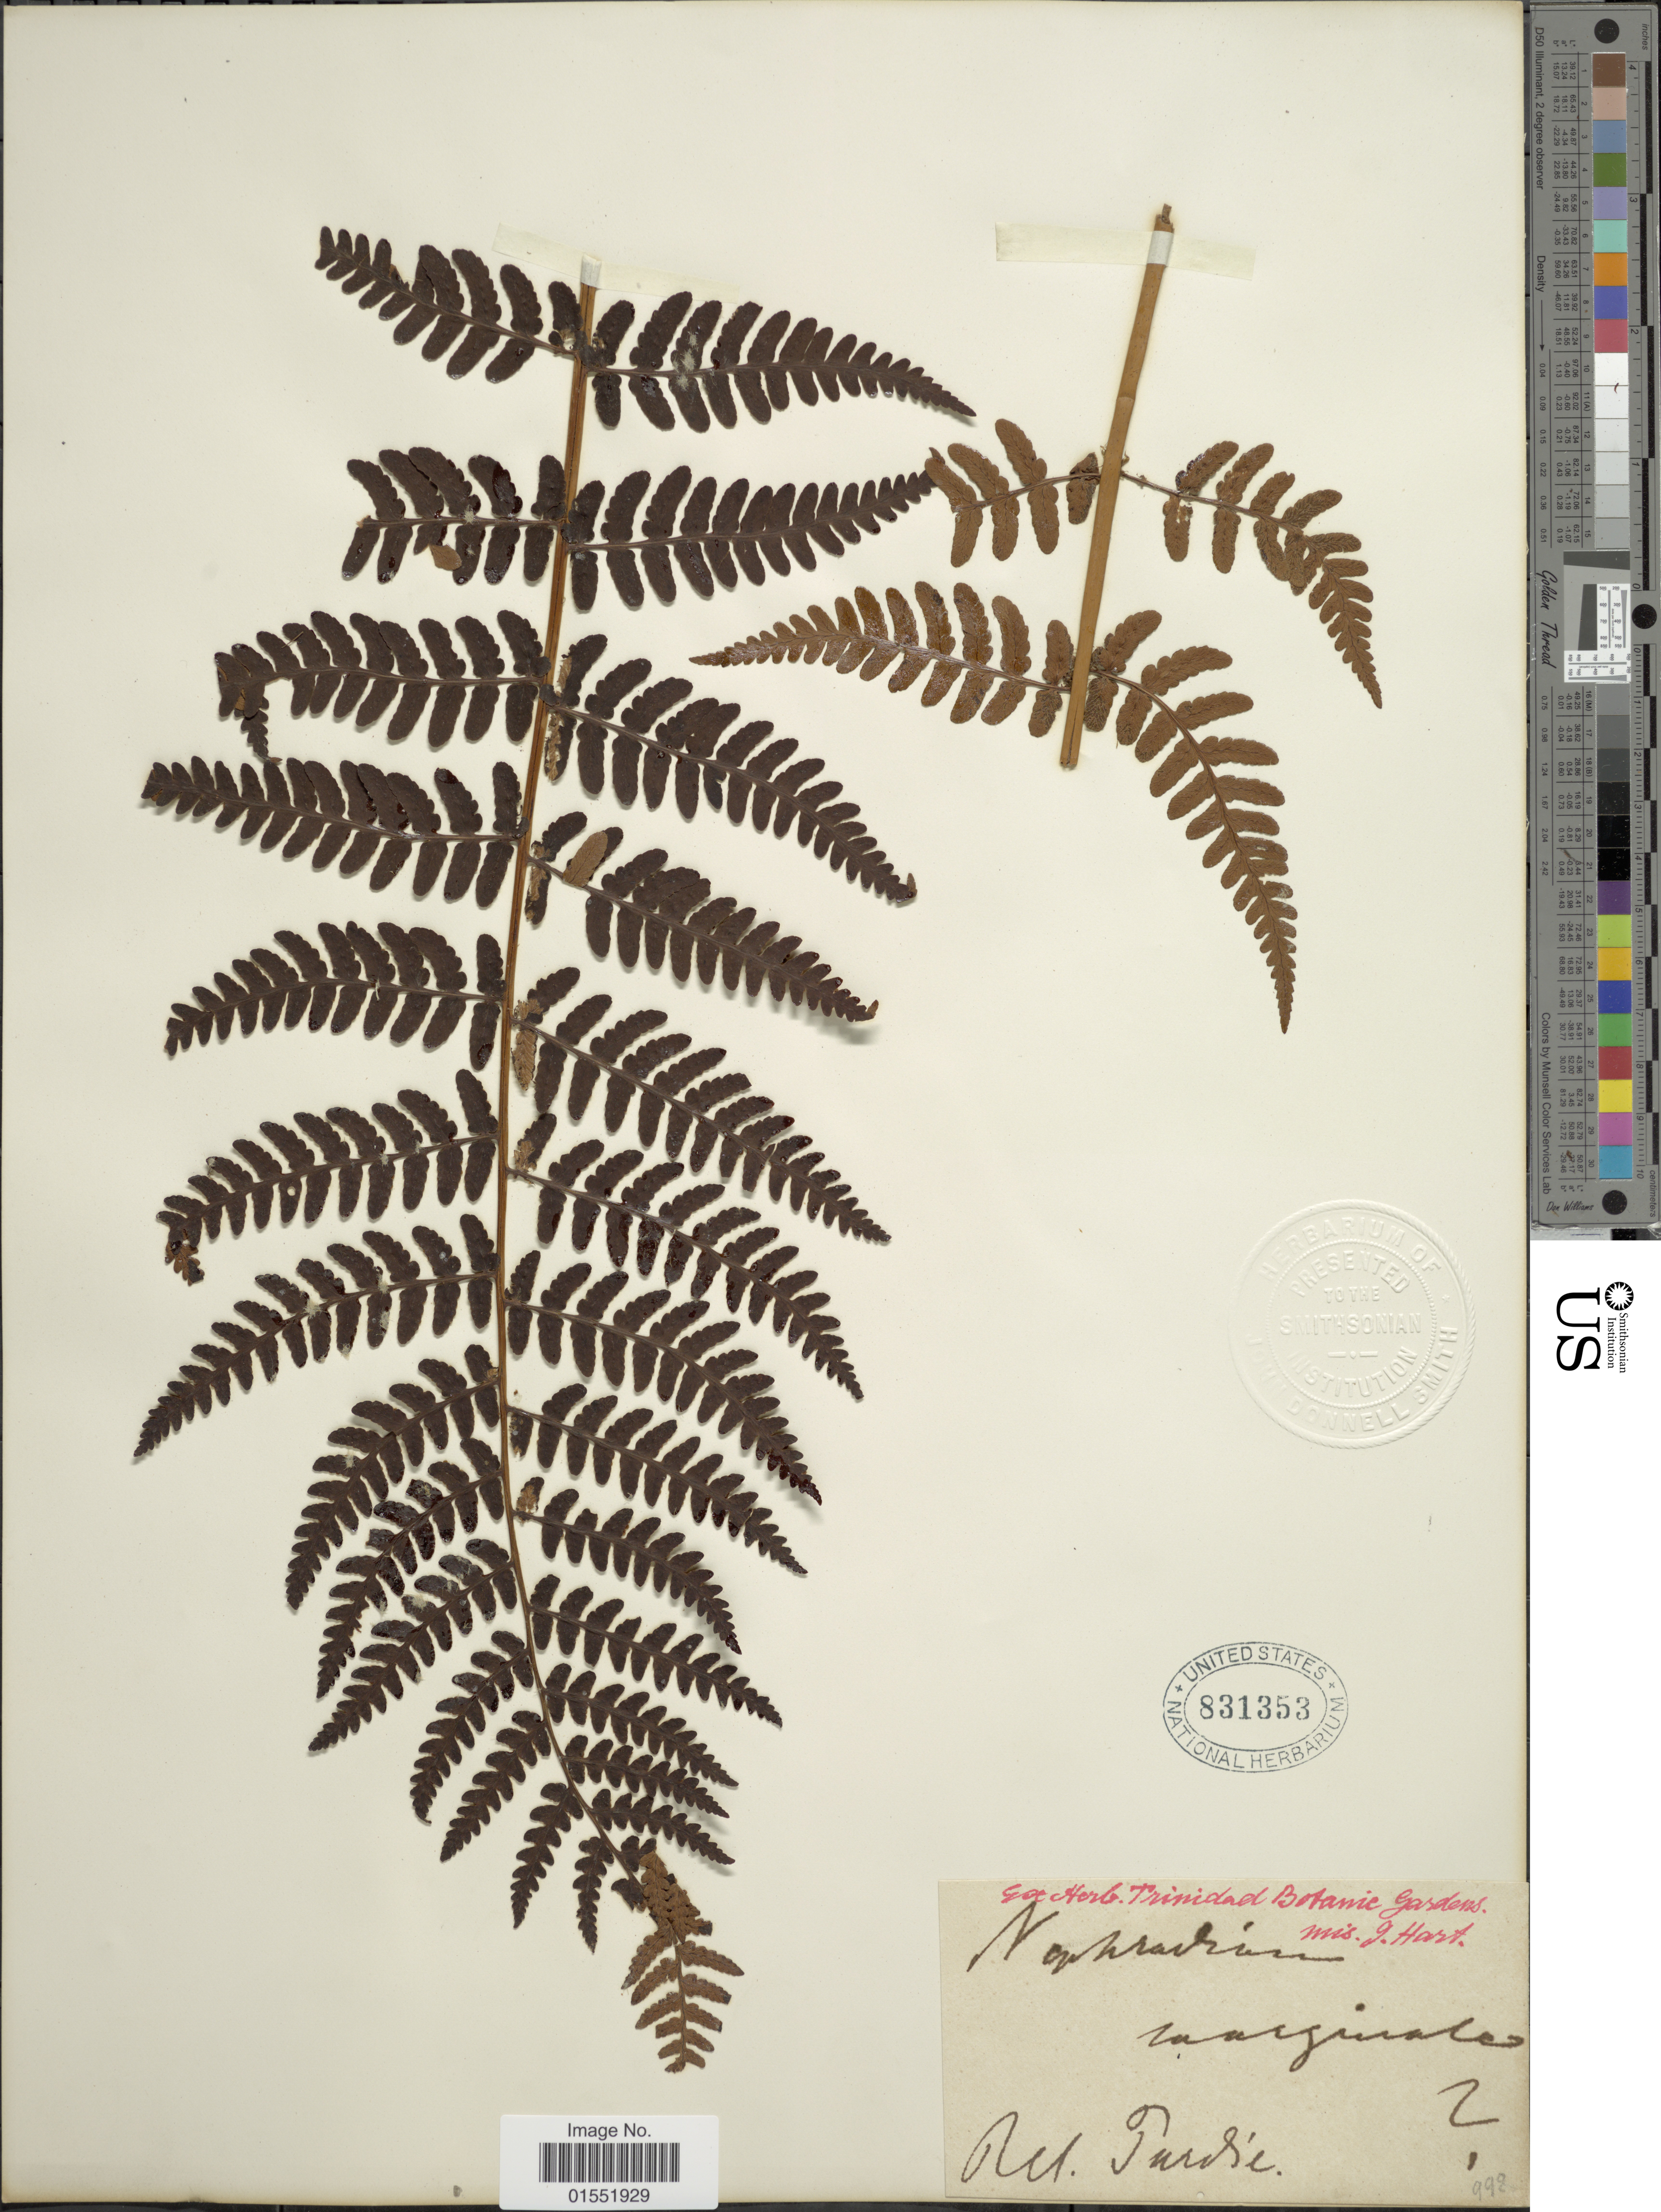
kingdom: Plantae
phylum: Tracheophyta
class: Polypodiopsida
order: Polypodiales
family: Dryopteridaceae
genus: Dryopteris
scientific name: Dryopteris marginalis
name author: (L.) A. Gray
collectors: W. Purdie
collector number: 2?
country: Trinidad and Tobago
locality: Ex herb. Trinidad Botanic Gardens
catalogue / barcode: US 831353